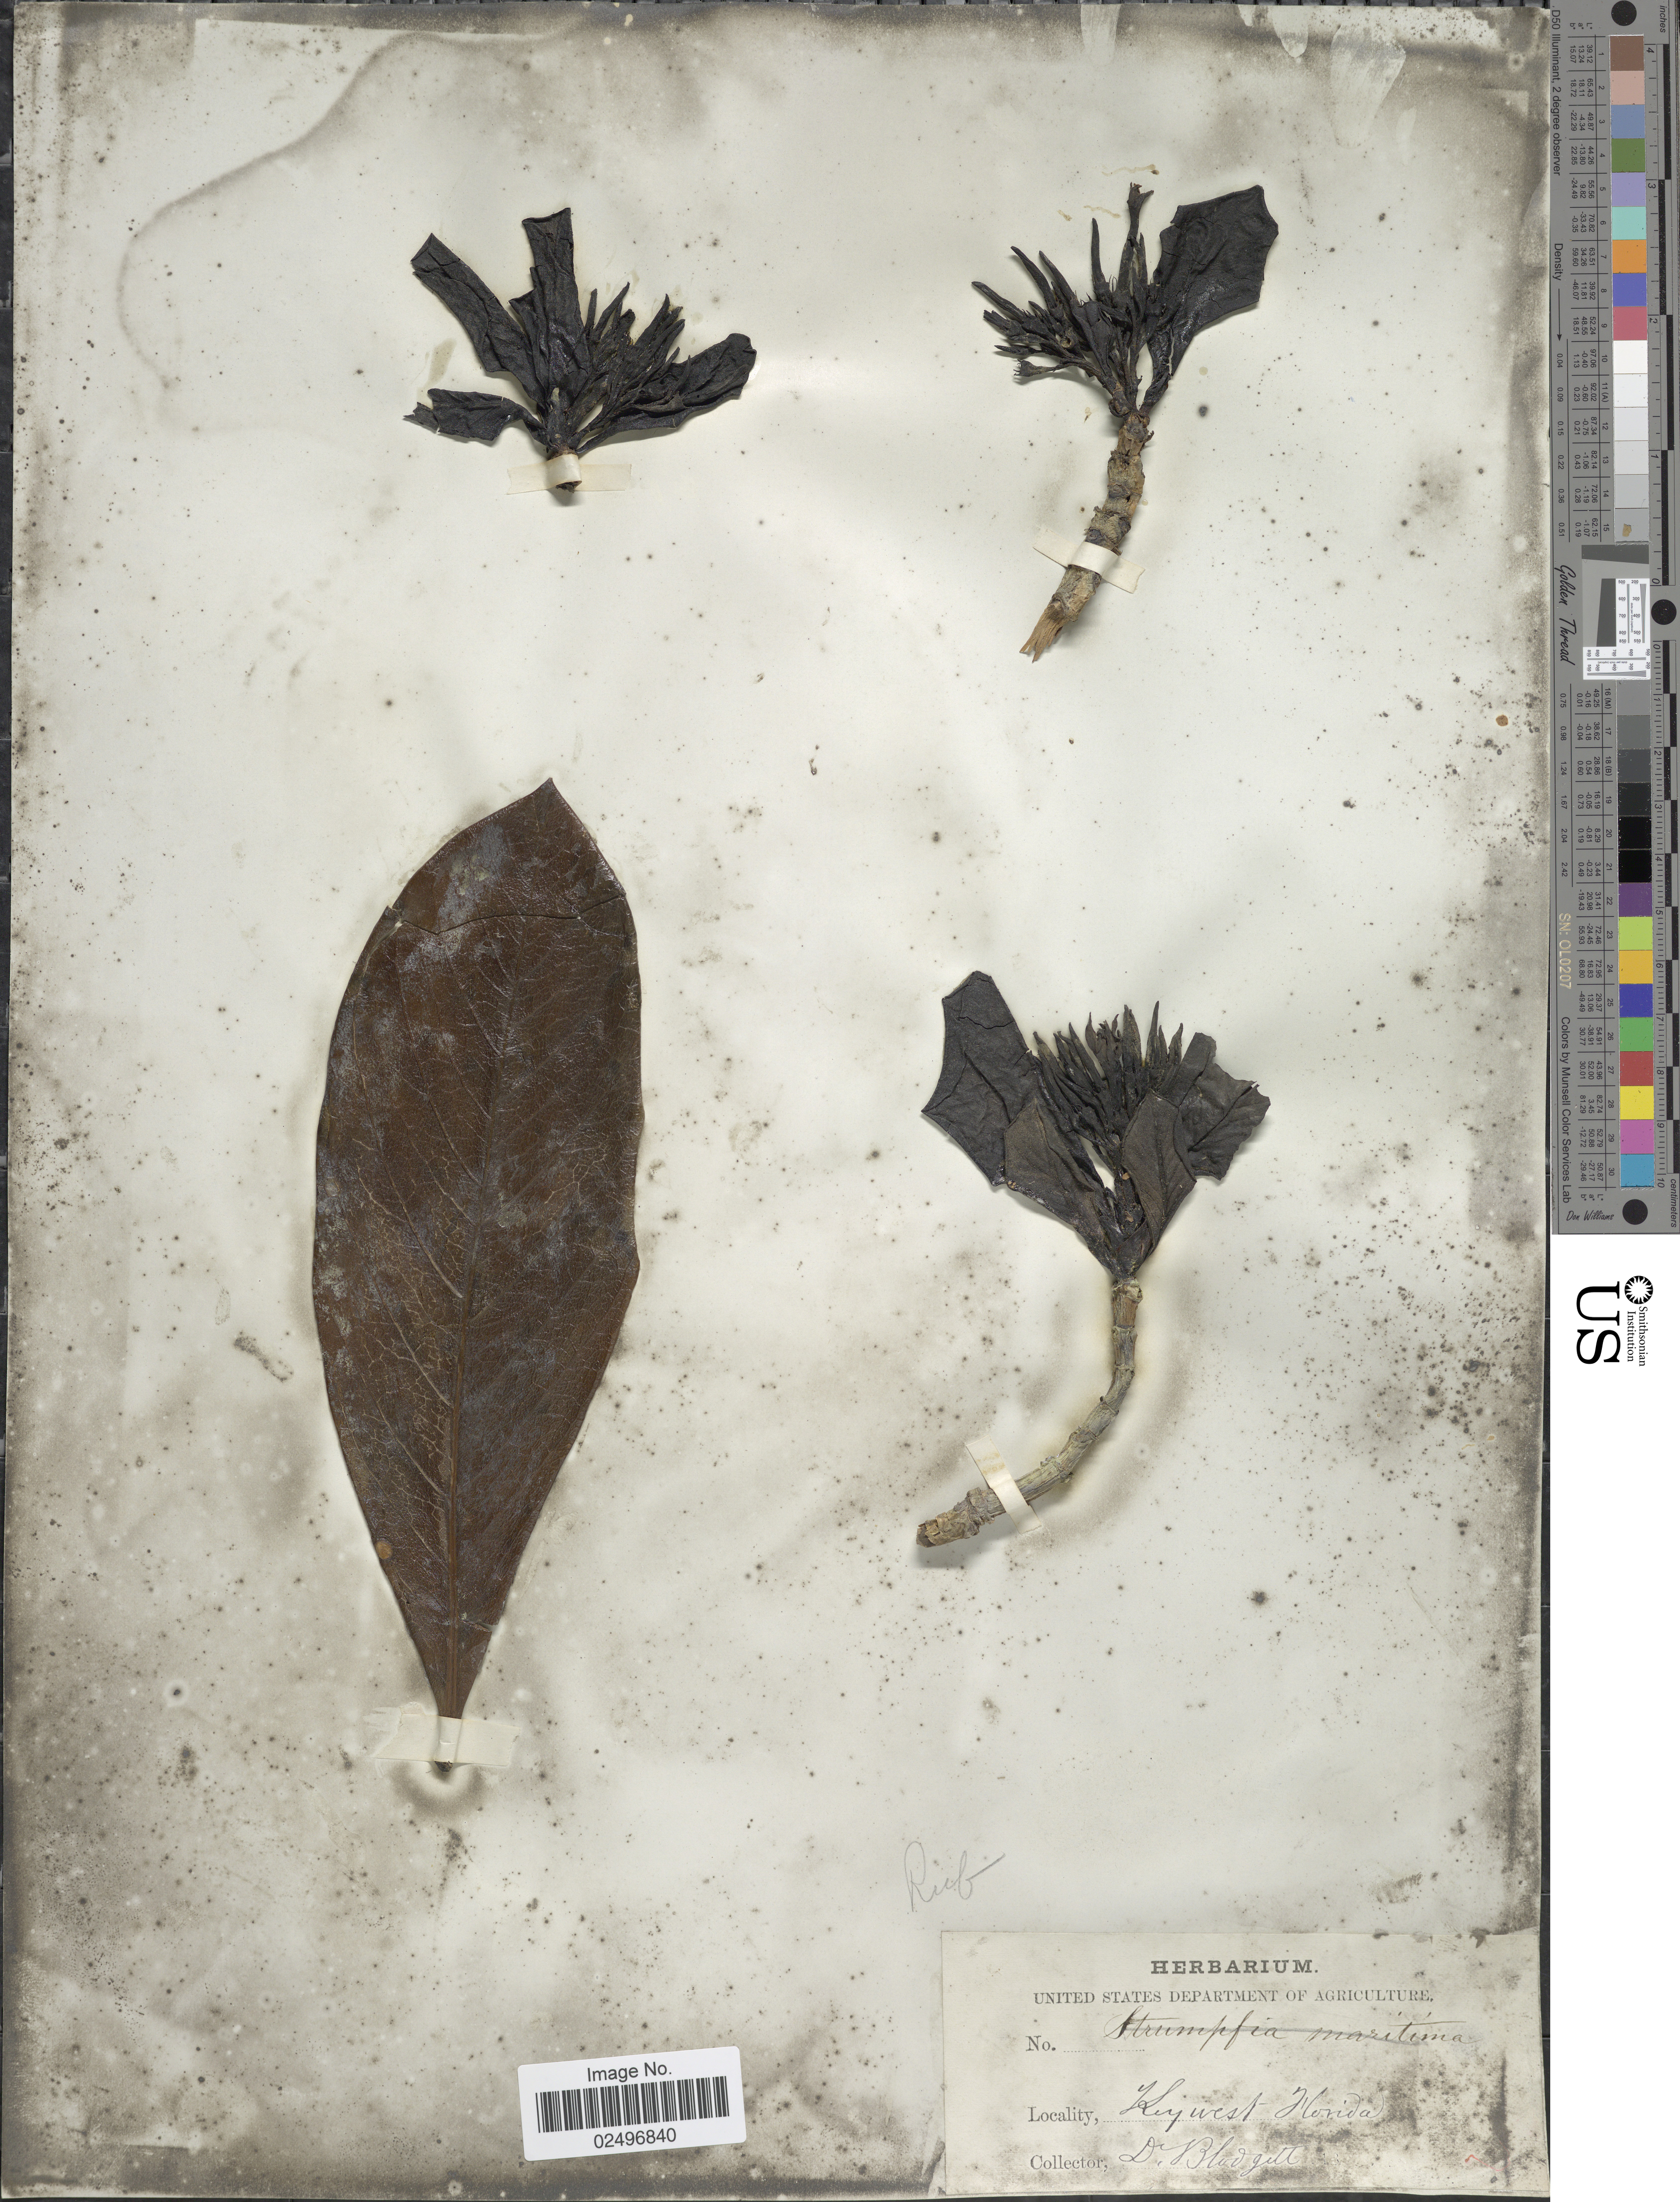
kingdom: Plantae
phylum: Tracheophyta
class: Magnoliopsida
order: Gentianales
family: Rubiaceae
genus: Casasia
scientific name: Casasia clusiifolia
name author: (Jacq.) Urb.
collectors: Blodgett, --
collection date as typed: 18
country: United States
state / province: Florida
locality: Key West